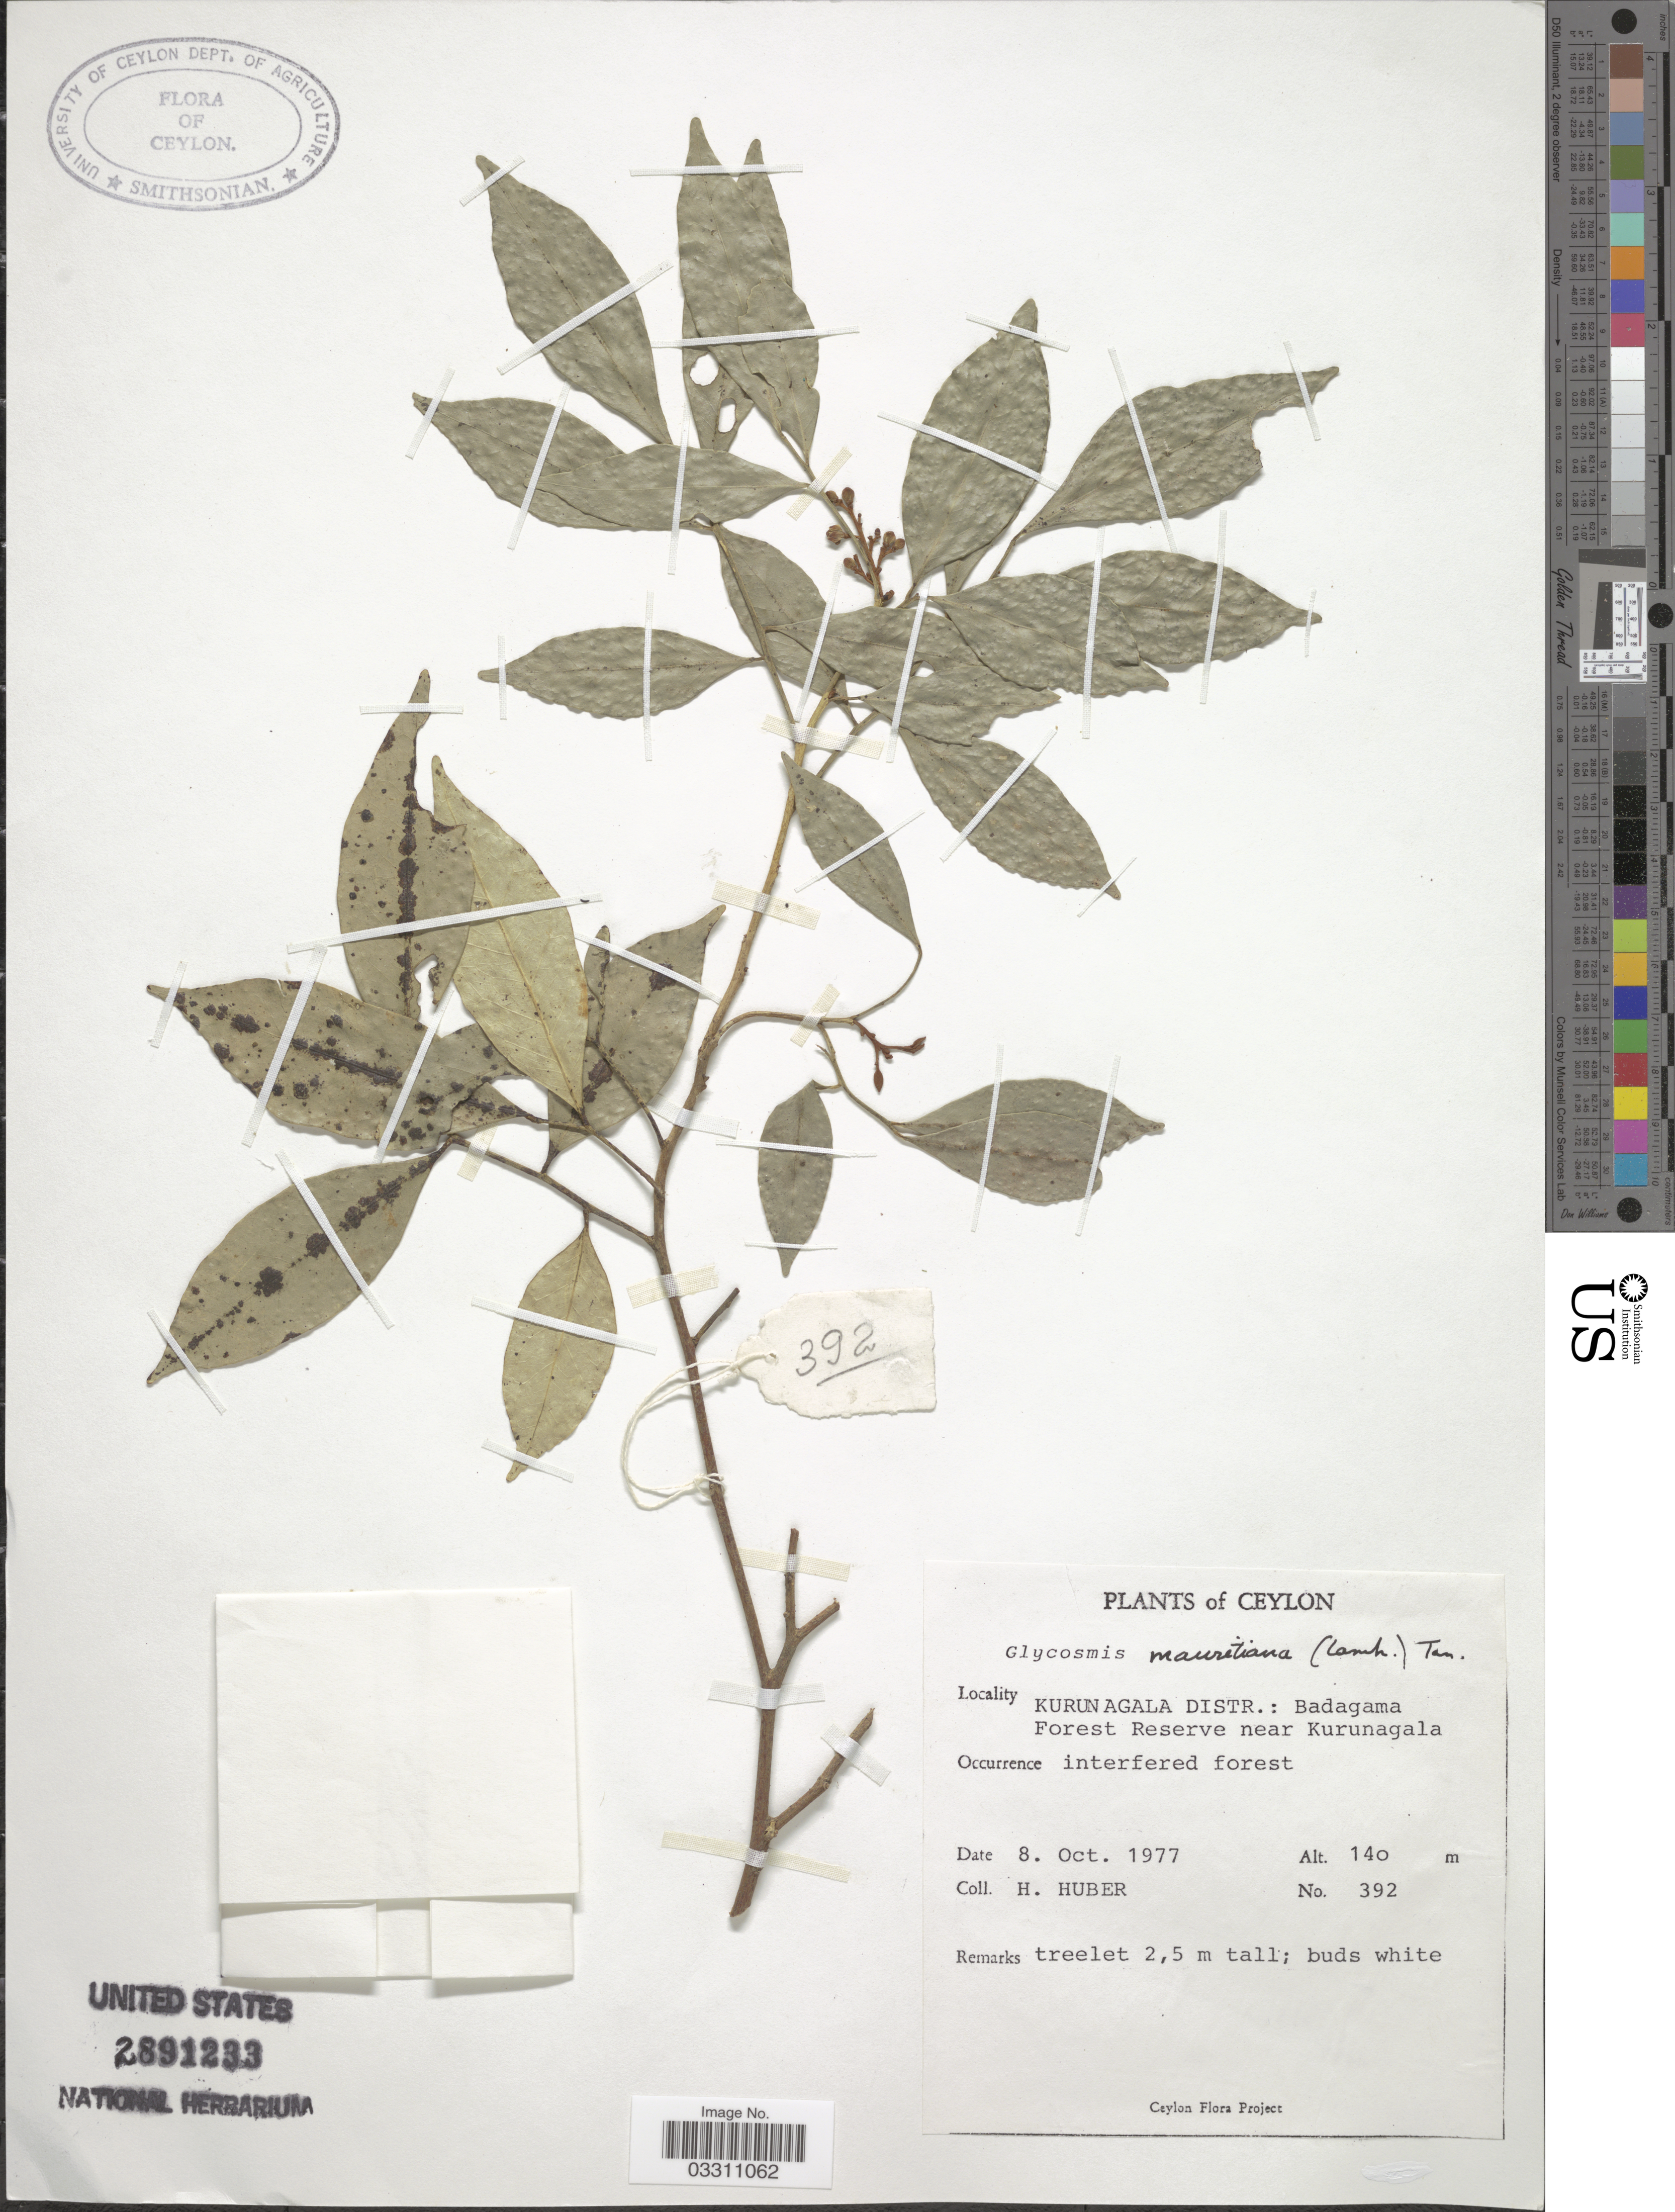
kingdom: Plantae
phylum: Tracheophyta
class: Magnoliopsida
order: Sapindales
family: Rutaceae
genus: Glycosmis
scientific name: Glycosmis mauritiana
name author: (Lamkey) Tanaka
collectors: H. Huber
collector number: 392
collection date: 1977-10-08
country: Sri Lanka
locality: Ceylon, Kurunagala Distr.: Badagama Forest Reserve near Kurunagala.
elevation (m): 140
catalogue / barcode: US 2891233